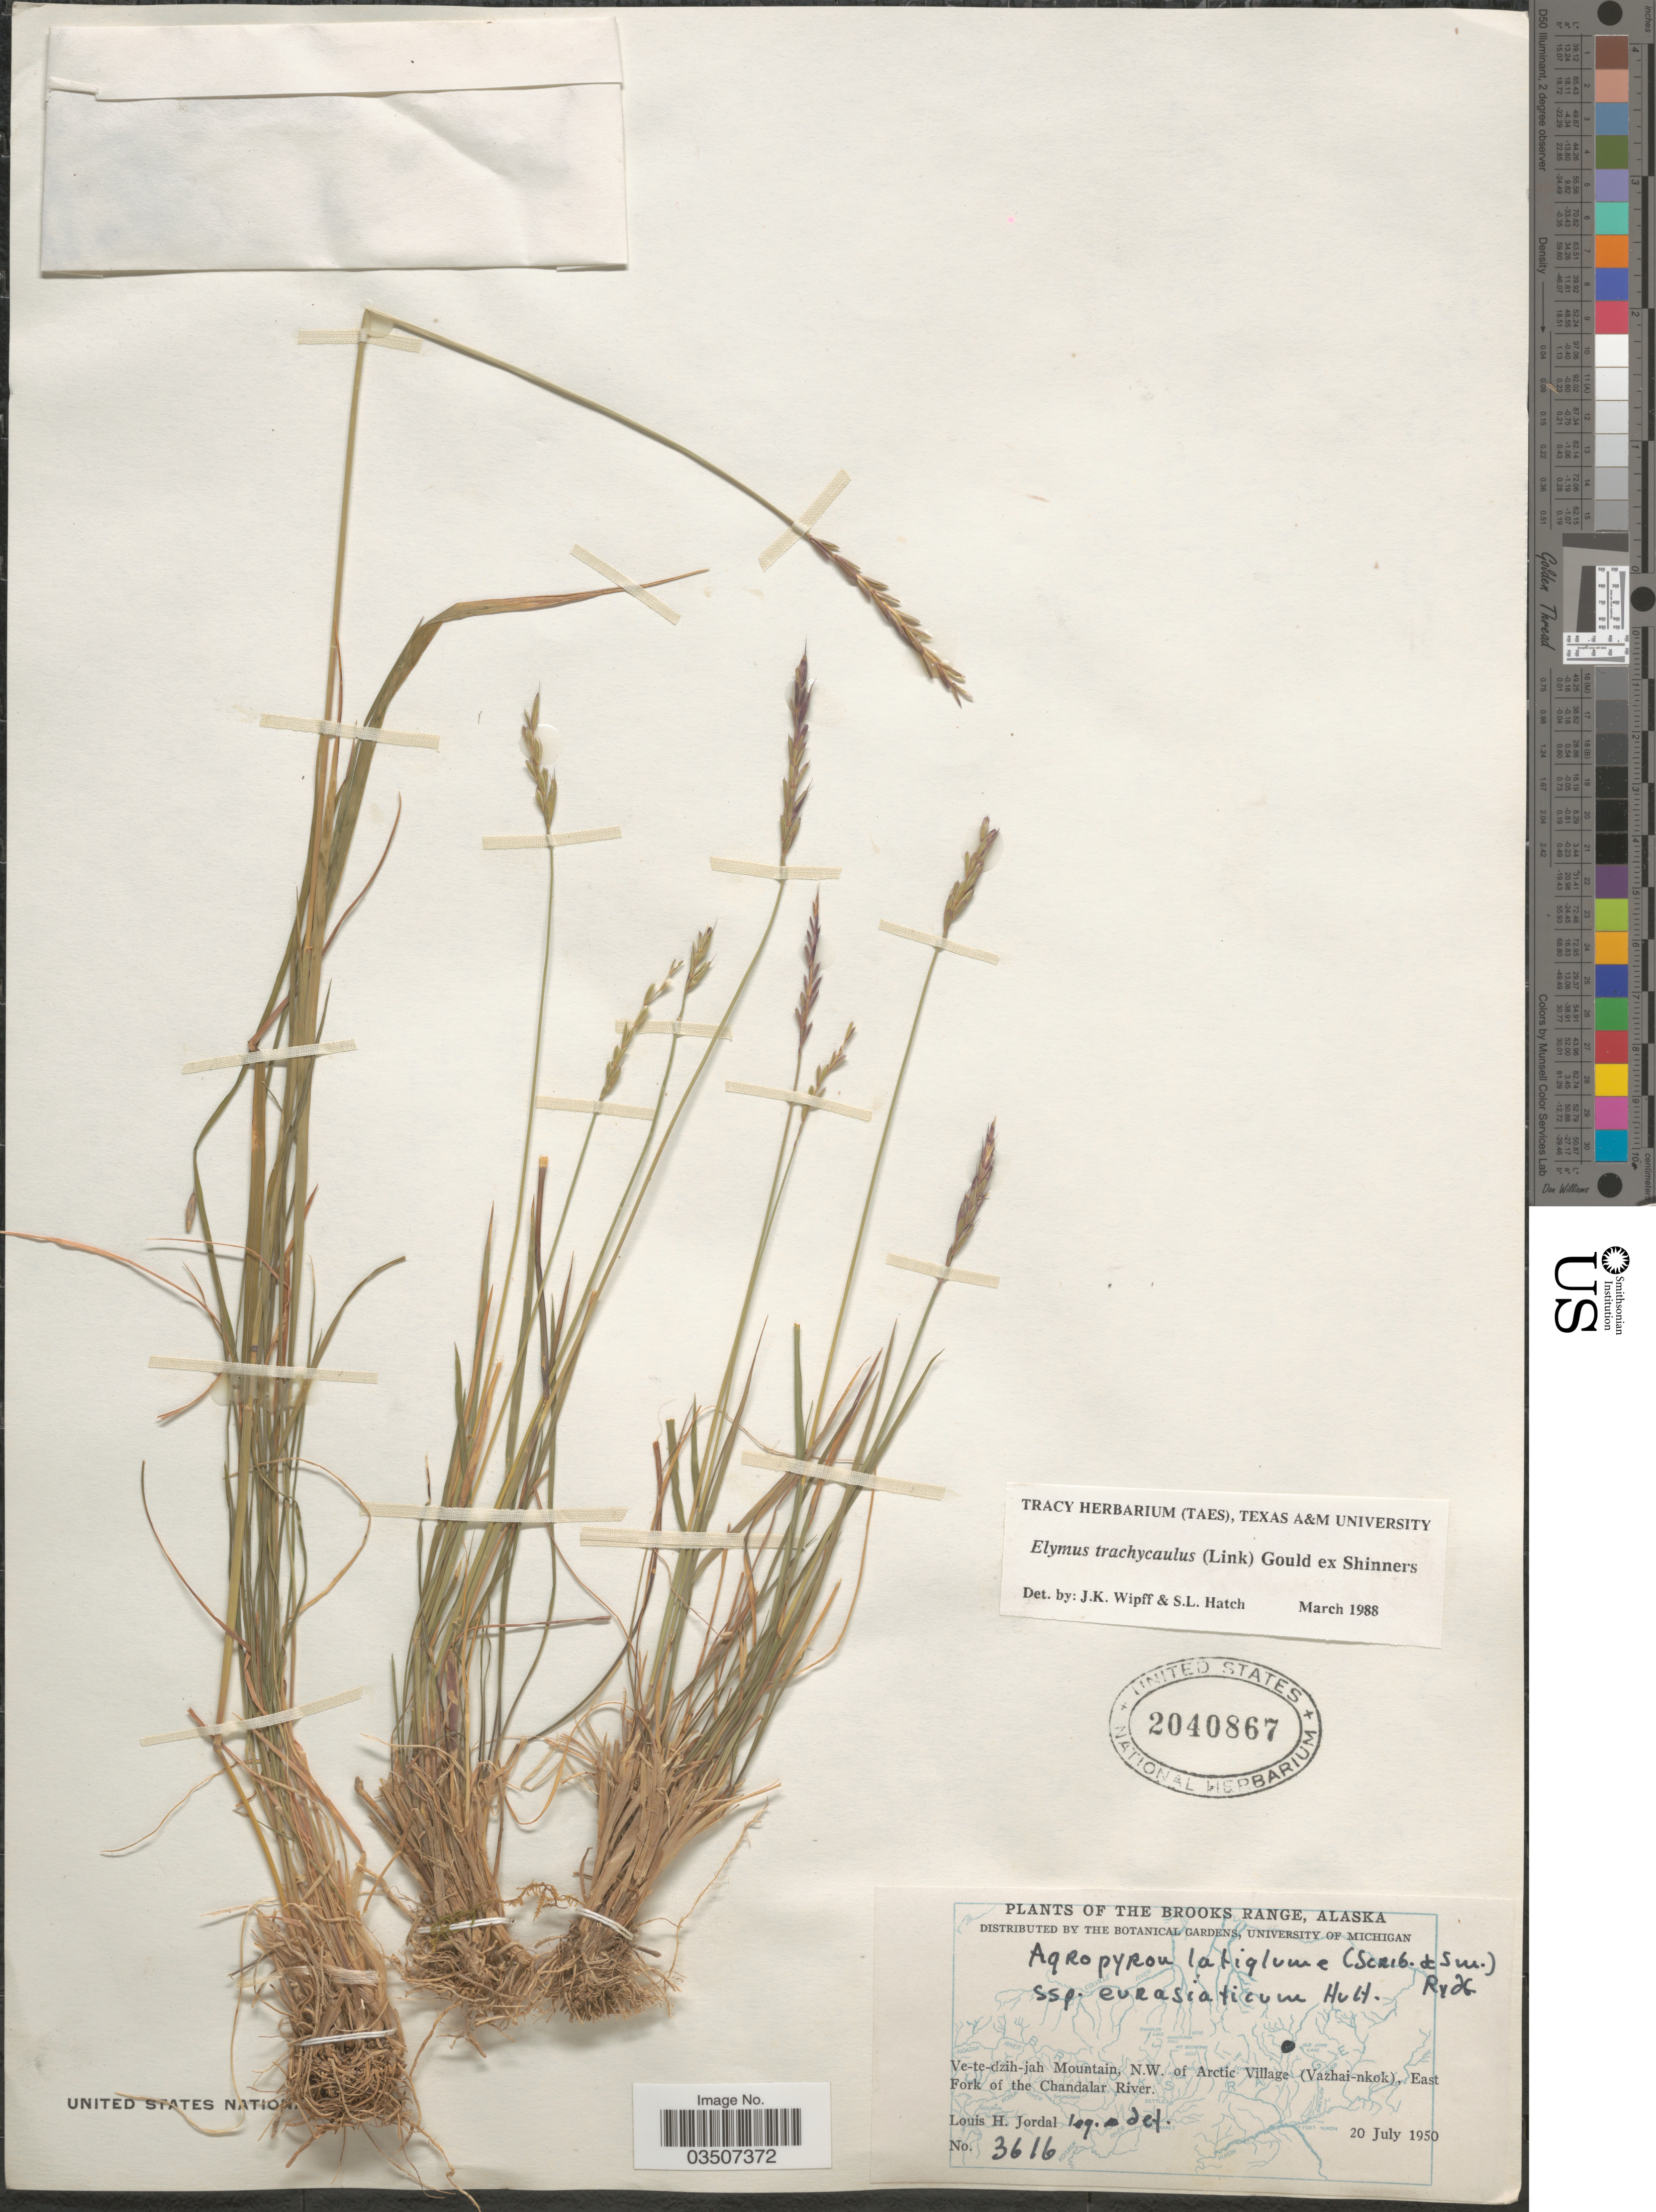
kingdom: Plantae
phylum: Tracheophyta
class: Liliopsida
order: Poales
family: Poaceae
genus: Elymus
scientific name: Elymus trachycaulus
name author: (Link) Gould ex Shinners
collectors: L. Jordal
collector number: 3616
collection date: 1950-07-20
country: United States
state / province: Alaska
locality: Brooks Range. Ve-te-dzih-jah Mountain N.W. of Arctic Village (Vazhai-nkok), East Fork of the Chandalar River.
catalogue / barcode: US 2040867